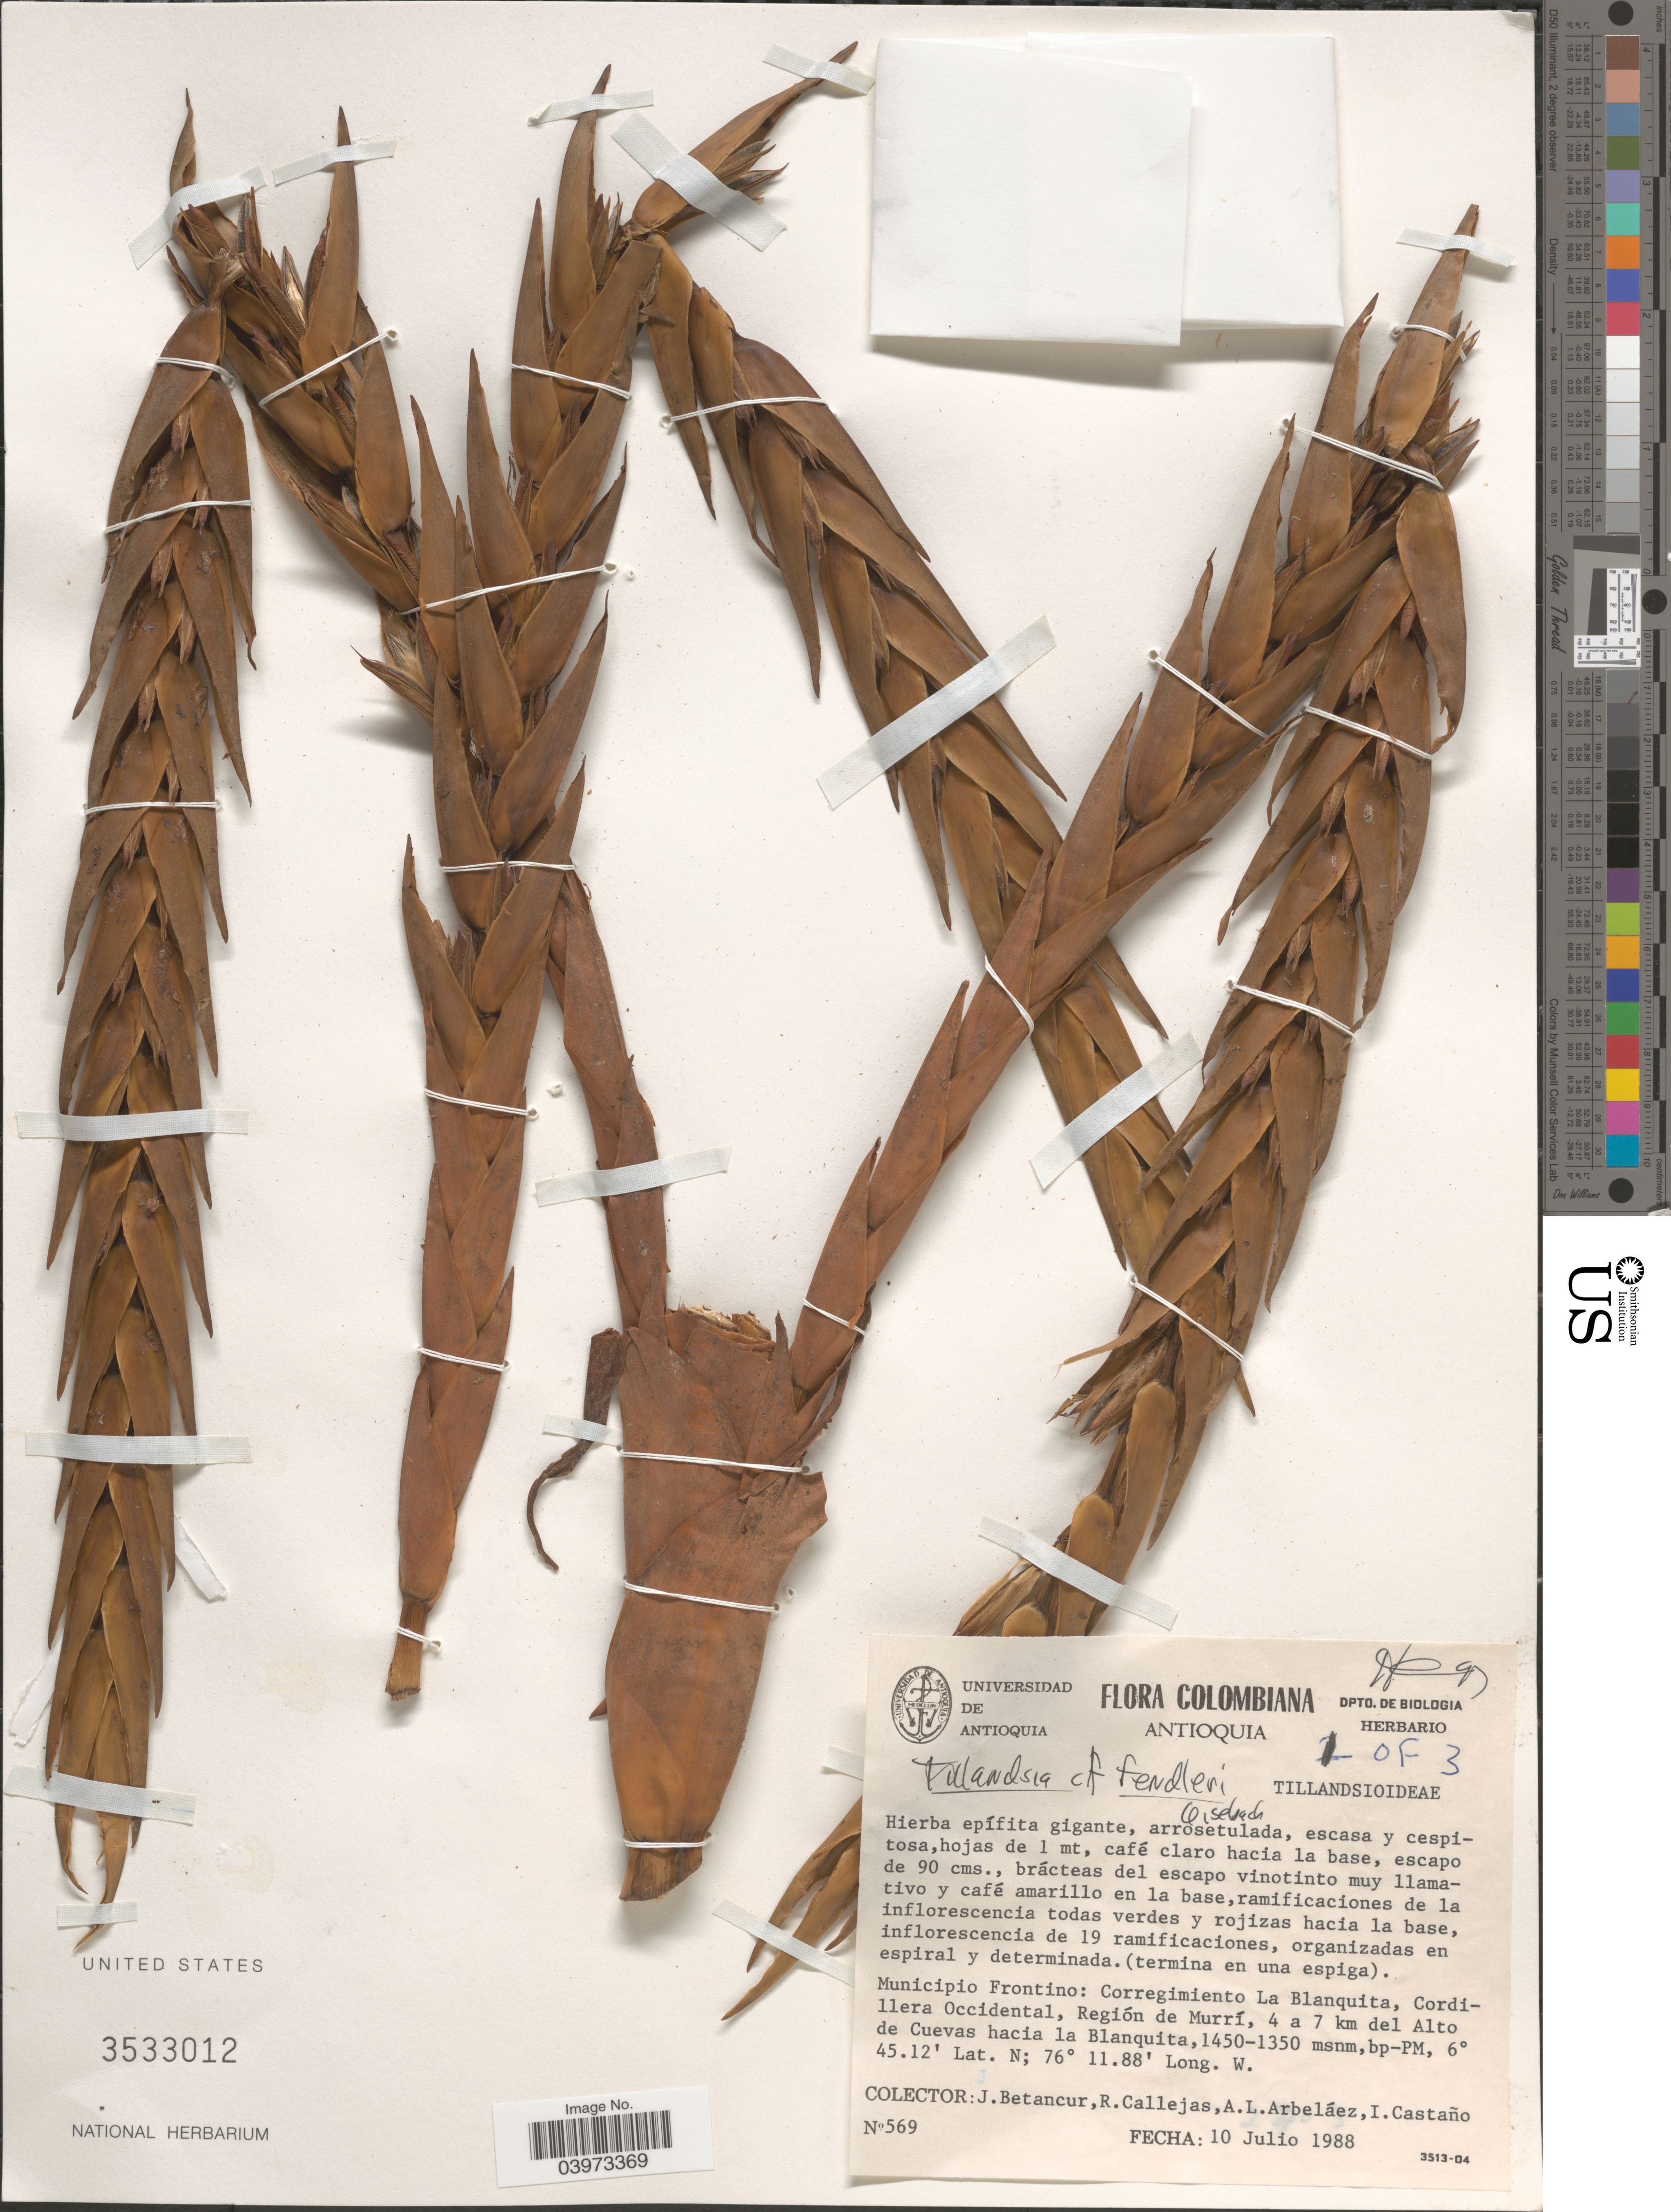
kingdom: Plantae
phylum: Tracheophyta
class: Liliopsida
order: Poales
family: Bromeliaceae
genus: Tillandsia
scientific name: Tillandsia fendleri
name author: Griseb.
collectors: J. Betancur, R. Callejas, A. Arbeláez Alvarez & I. Castaño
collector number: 569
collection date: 1988-07-10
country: Colombia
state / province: Antioquia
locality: Municipio Frontino: Corregimiento La Blanquita, Cordillera Occidental, Región de Murrí, 4 a 7 km del Alto de Cuevas hacia la Blanquita, bp-PM.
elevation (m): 1350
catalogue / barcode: US 3533012